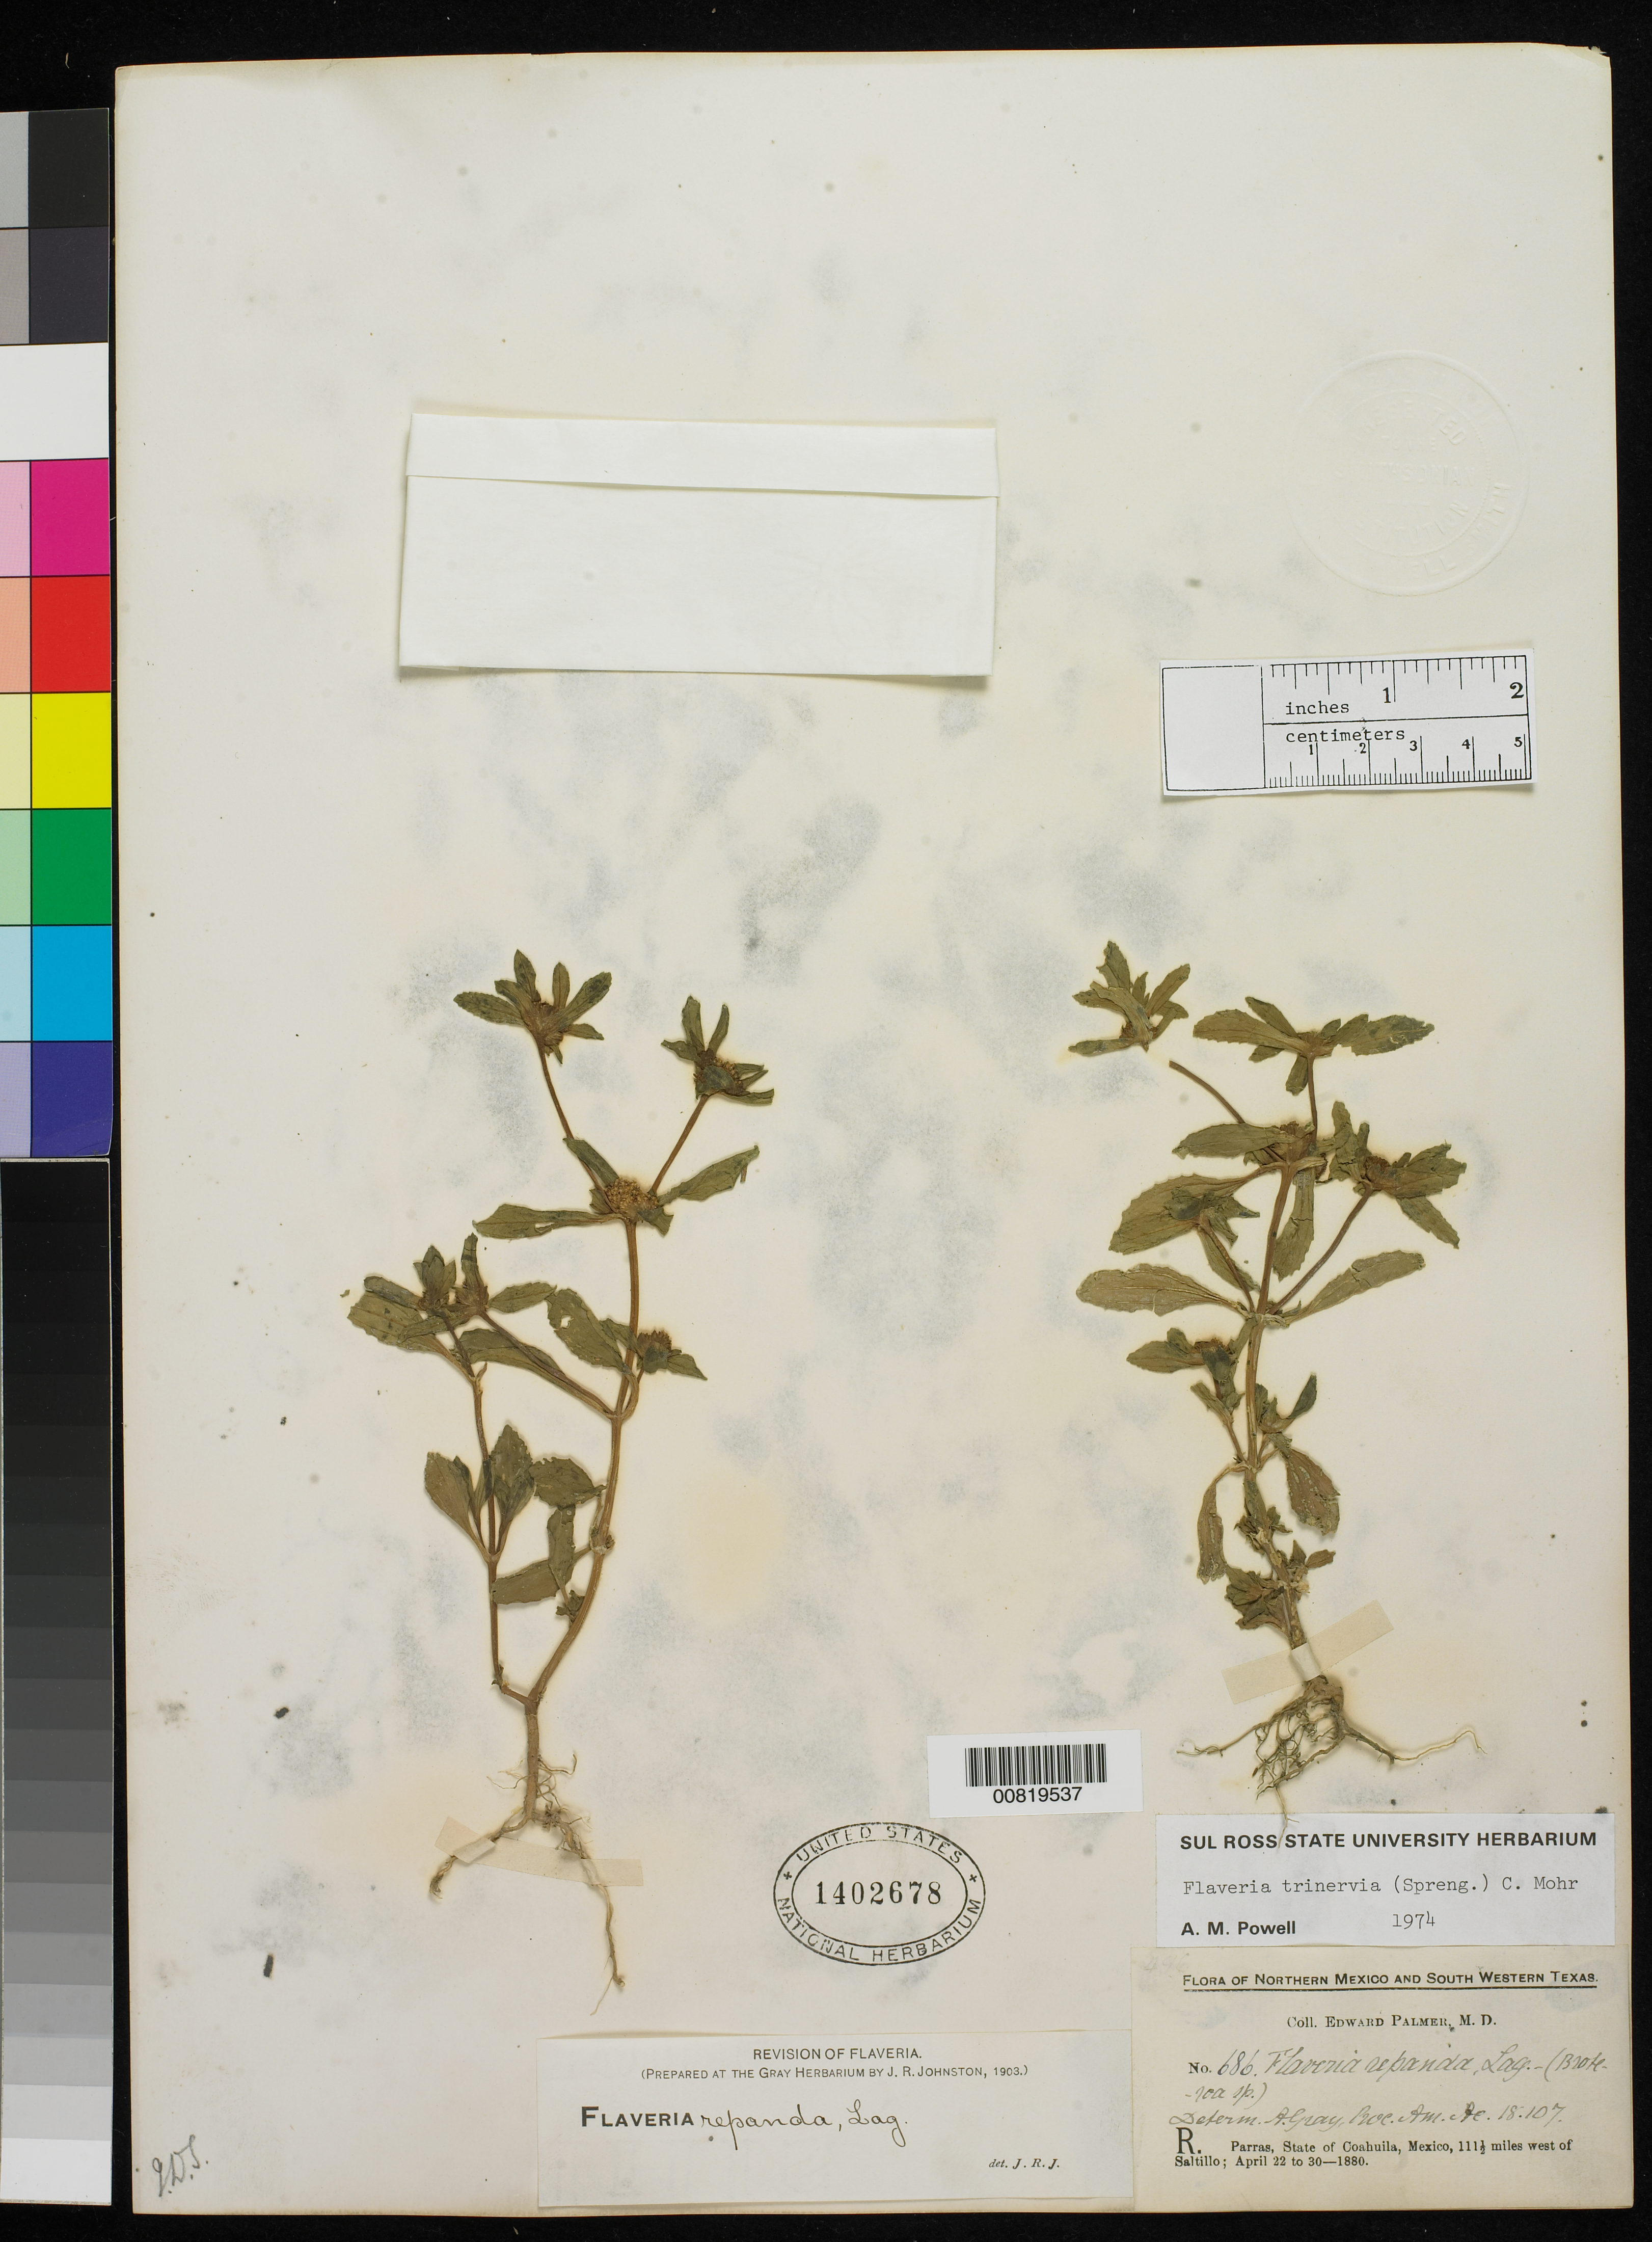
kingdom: Plantae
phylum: Tracheophyta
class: Magnoliopsida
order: Asterales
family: Asteraceae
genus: Flaveria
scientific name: Flaveria trinervia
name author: (Spreng.) C. Mohr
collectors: E. Palmer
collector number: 686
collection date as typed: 22 Apr 1880 to 30 Apr 1880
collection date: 1880-04-22/1880-04-30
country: Mexico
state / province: Coahuila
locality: R. Parras, Coahuila, 111½ miles west of Saltillo.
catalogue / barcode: US 1402678